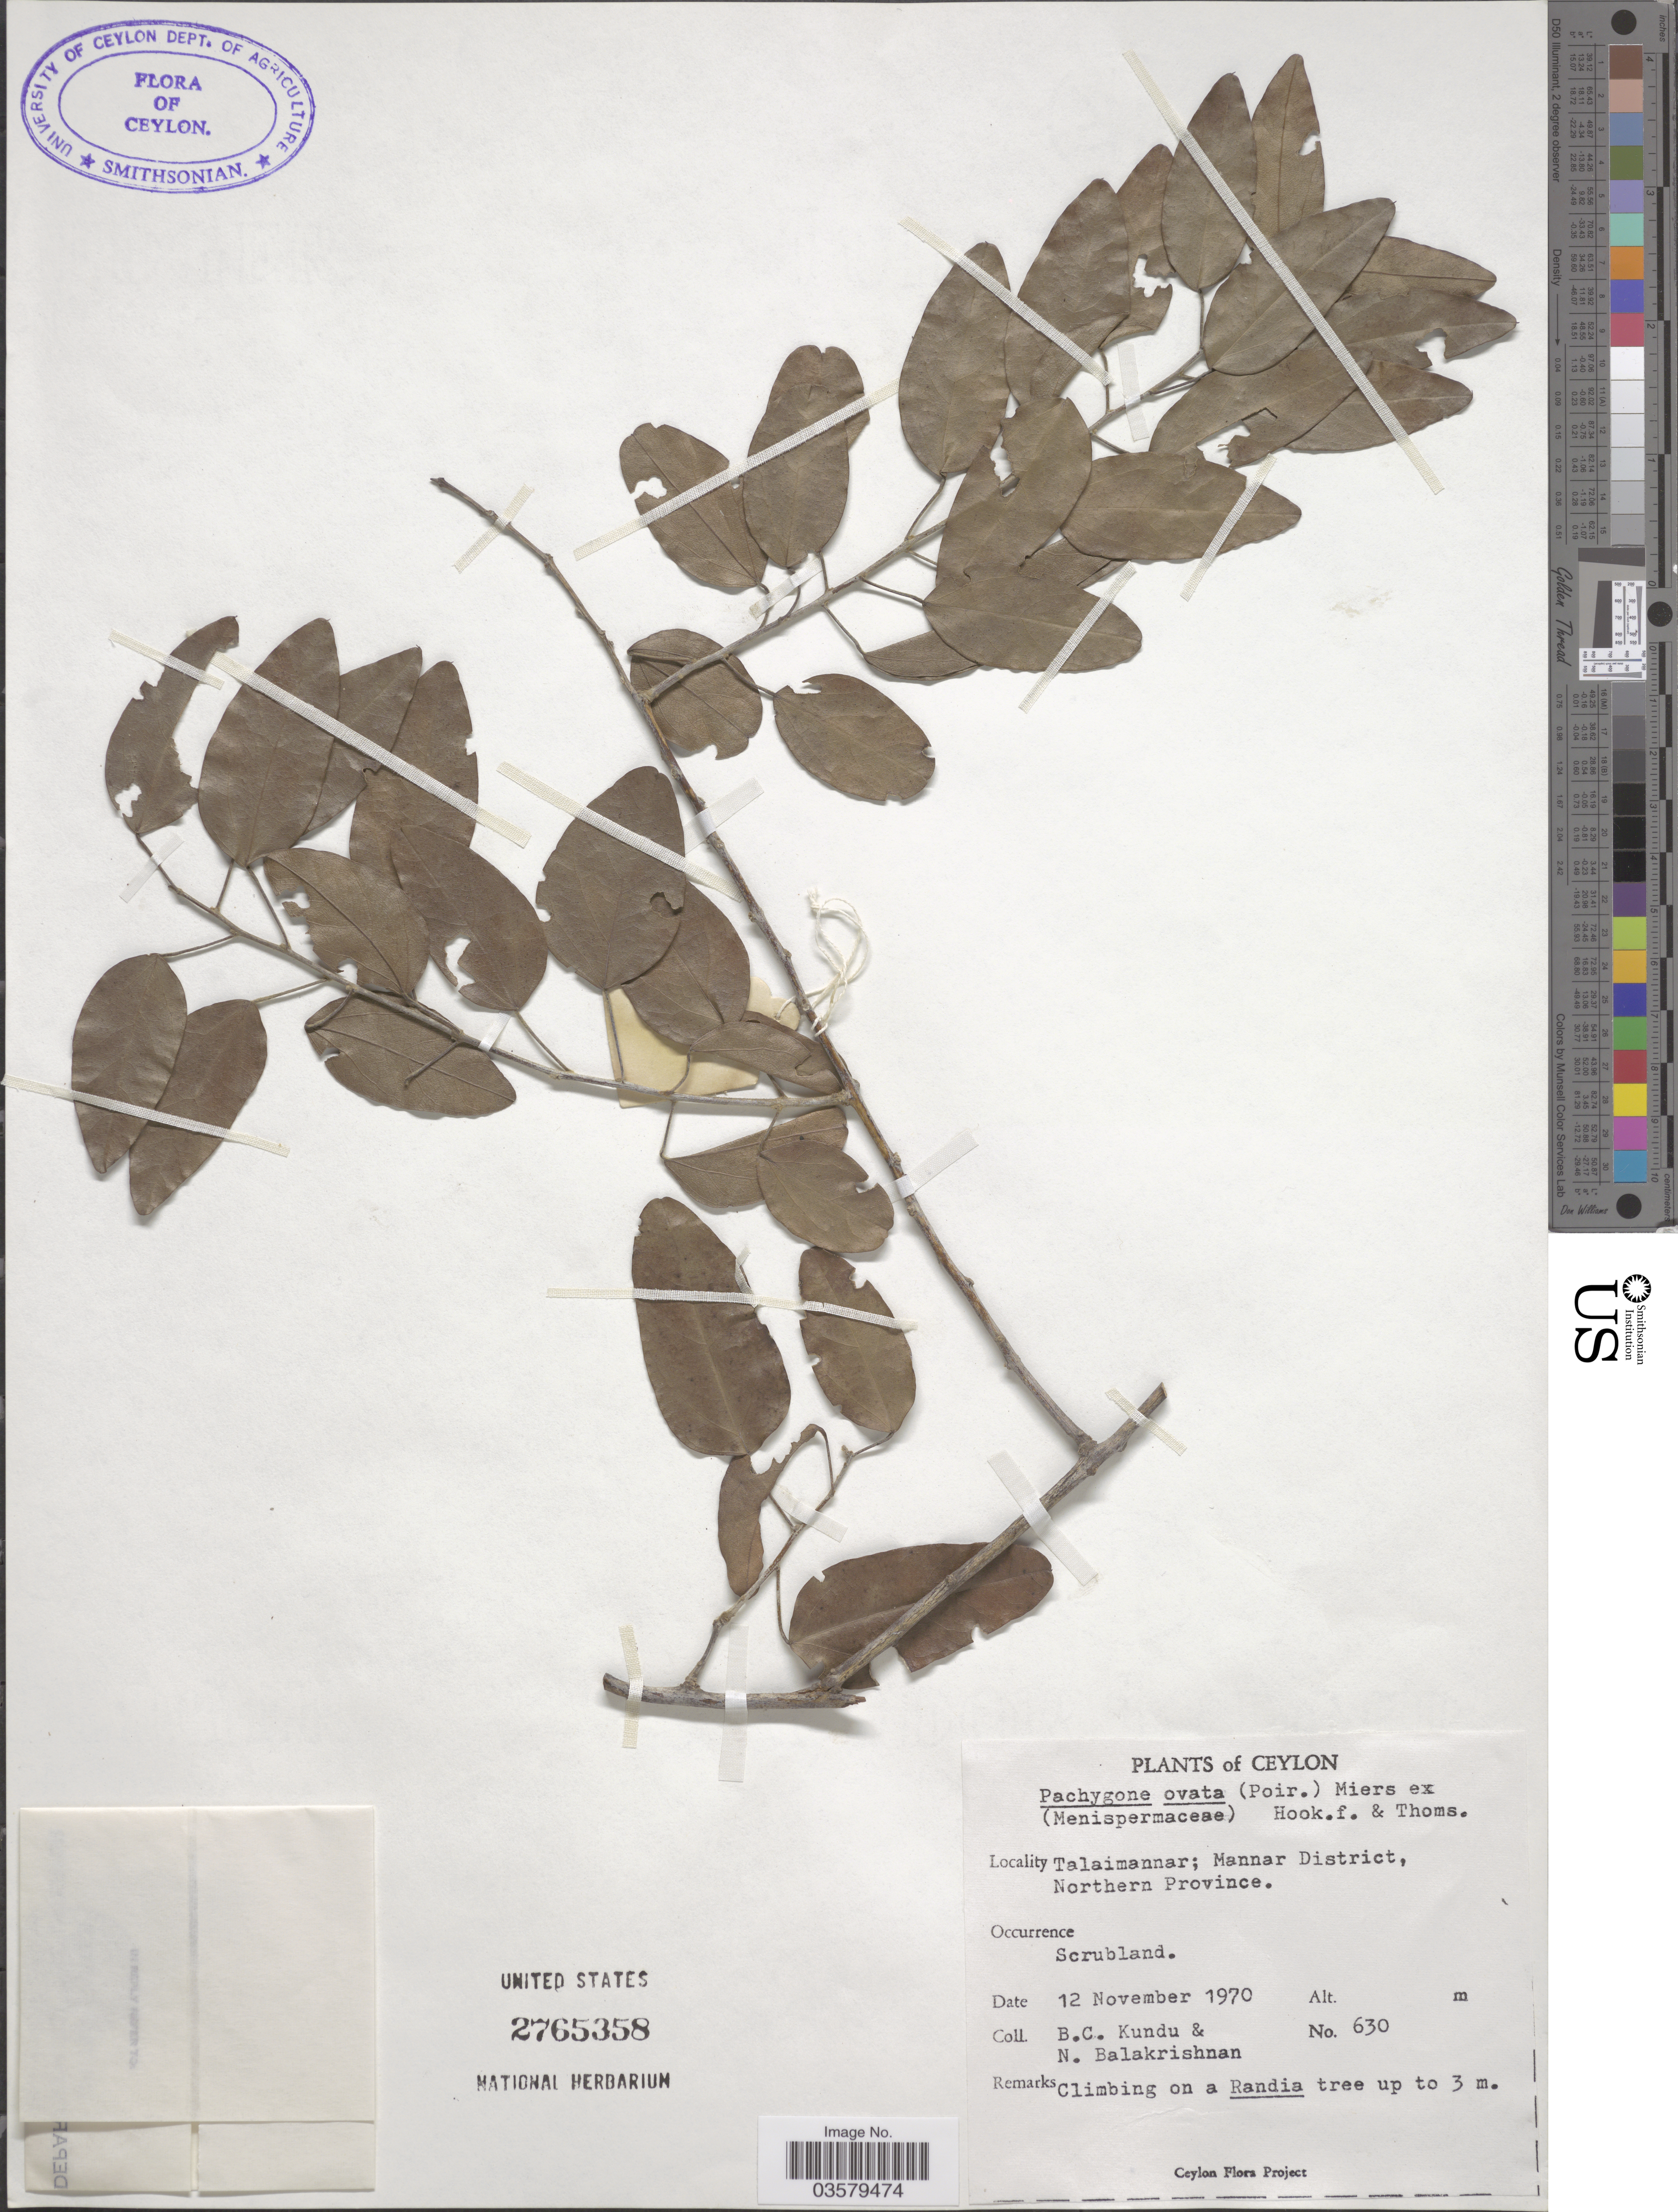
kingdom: Plantae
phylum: Tracheophyta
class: Magnoliopsida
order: Ranunculales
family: Menispermaceae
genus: Hyperbaena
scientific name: Hyperbaena ovata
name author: Urb.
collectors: B. C. Kundu & N. Balakrishnan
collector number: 630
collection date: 1970-11-12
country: Sri Lanka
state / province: Northern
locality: Ceylon. Talaimannar; Mannar District.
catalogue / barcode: US 2765358